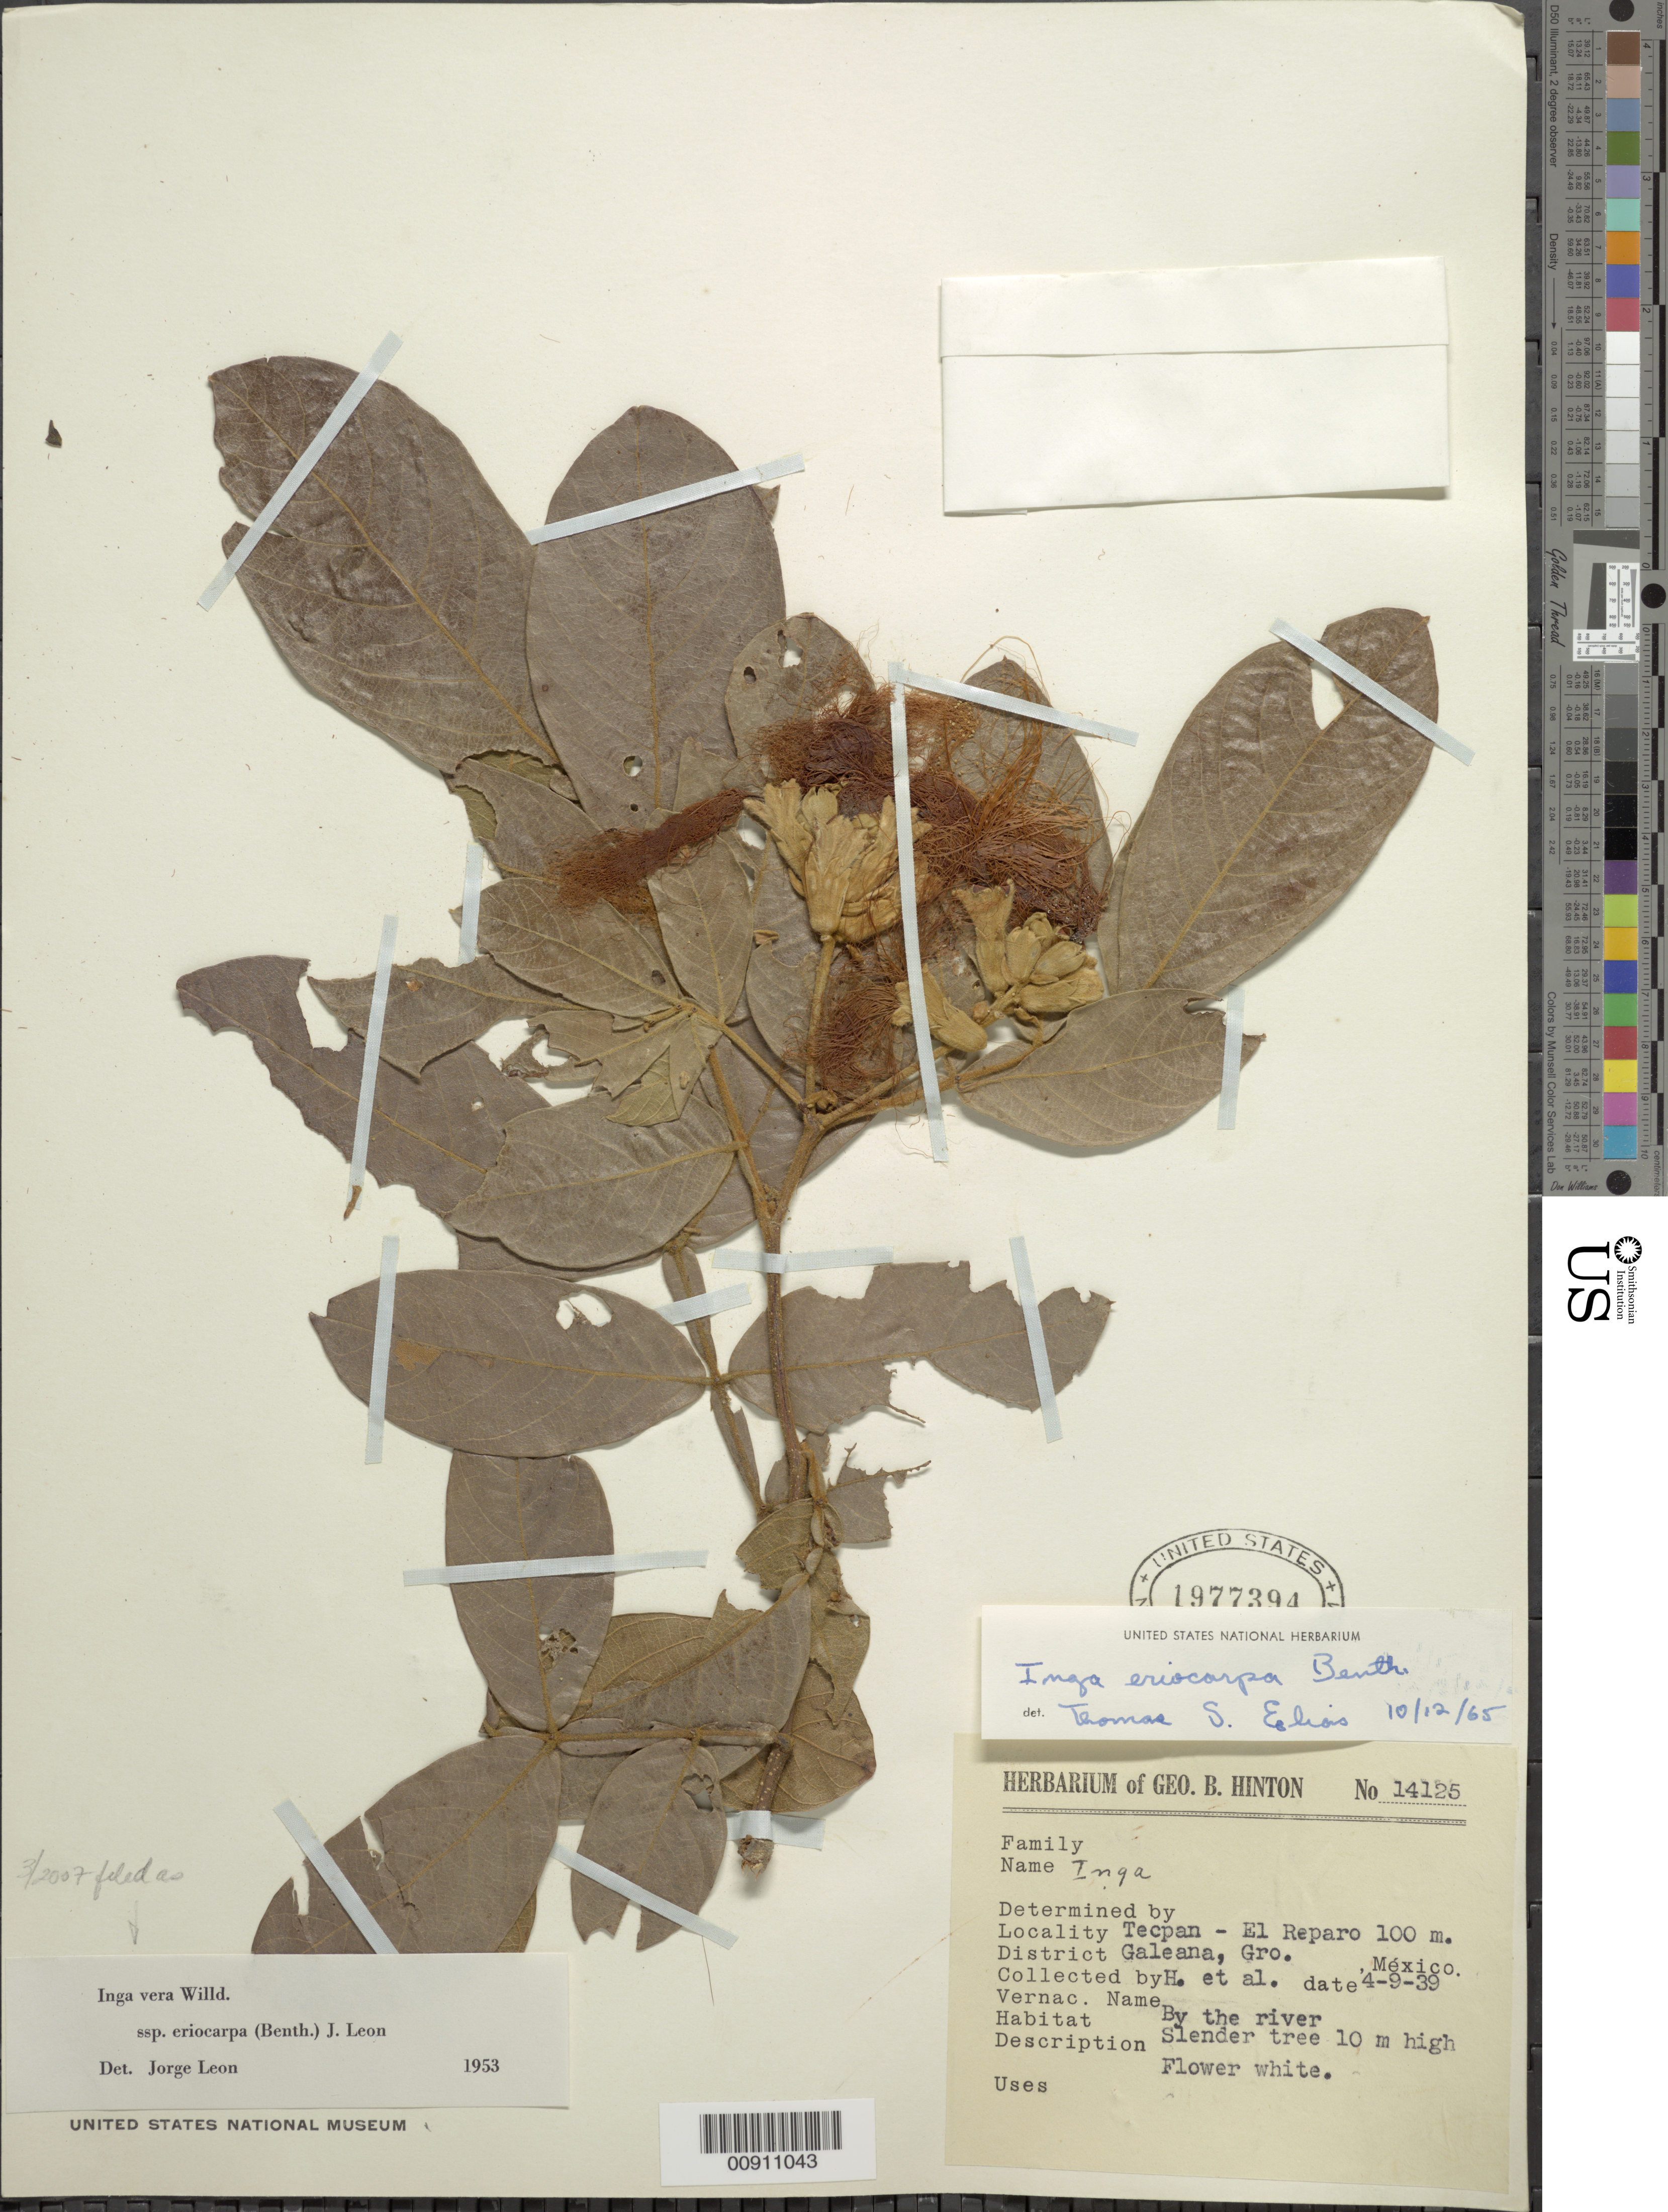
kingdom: Plantae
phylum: Tracheophyta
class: Magnoliopsida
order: Fabales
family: Fabaceae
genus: Inga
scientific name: Inga vera subsp. eriocarpa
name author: (Benth.) J. León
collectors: G. B. Hinton & et al.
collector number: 14125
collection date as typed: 09 Apr 1939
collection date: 1939-04-09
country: Mexico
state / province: Guerrero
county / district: Galeana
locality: Tecpan - El Reparo, District Galeana, Guerrero.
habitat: By the river.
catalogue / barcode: US 1977394